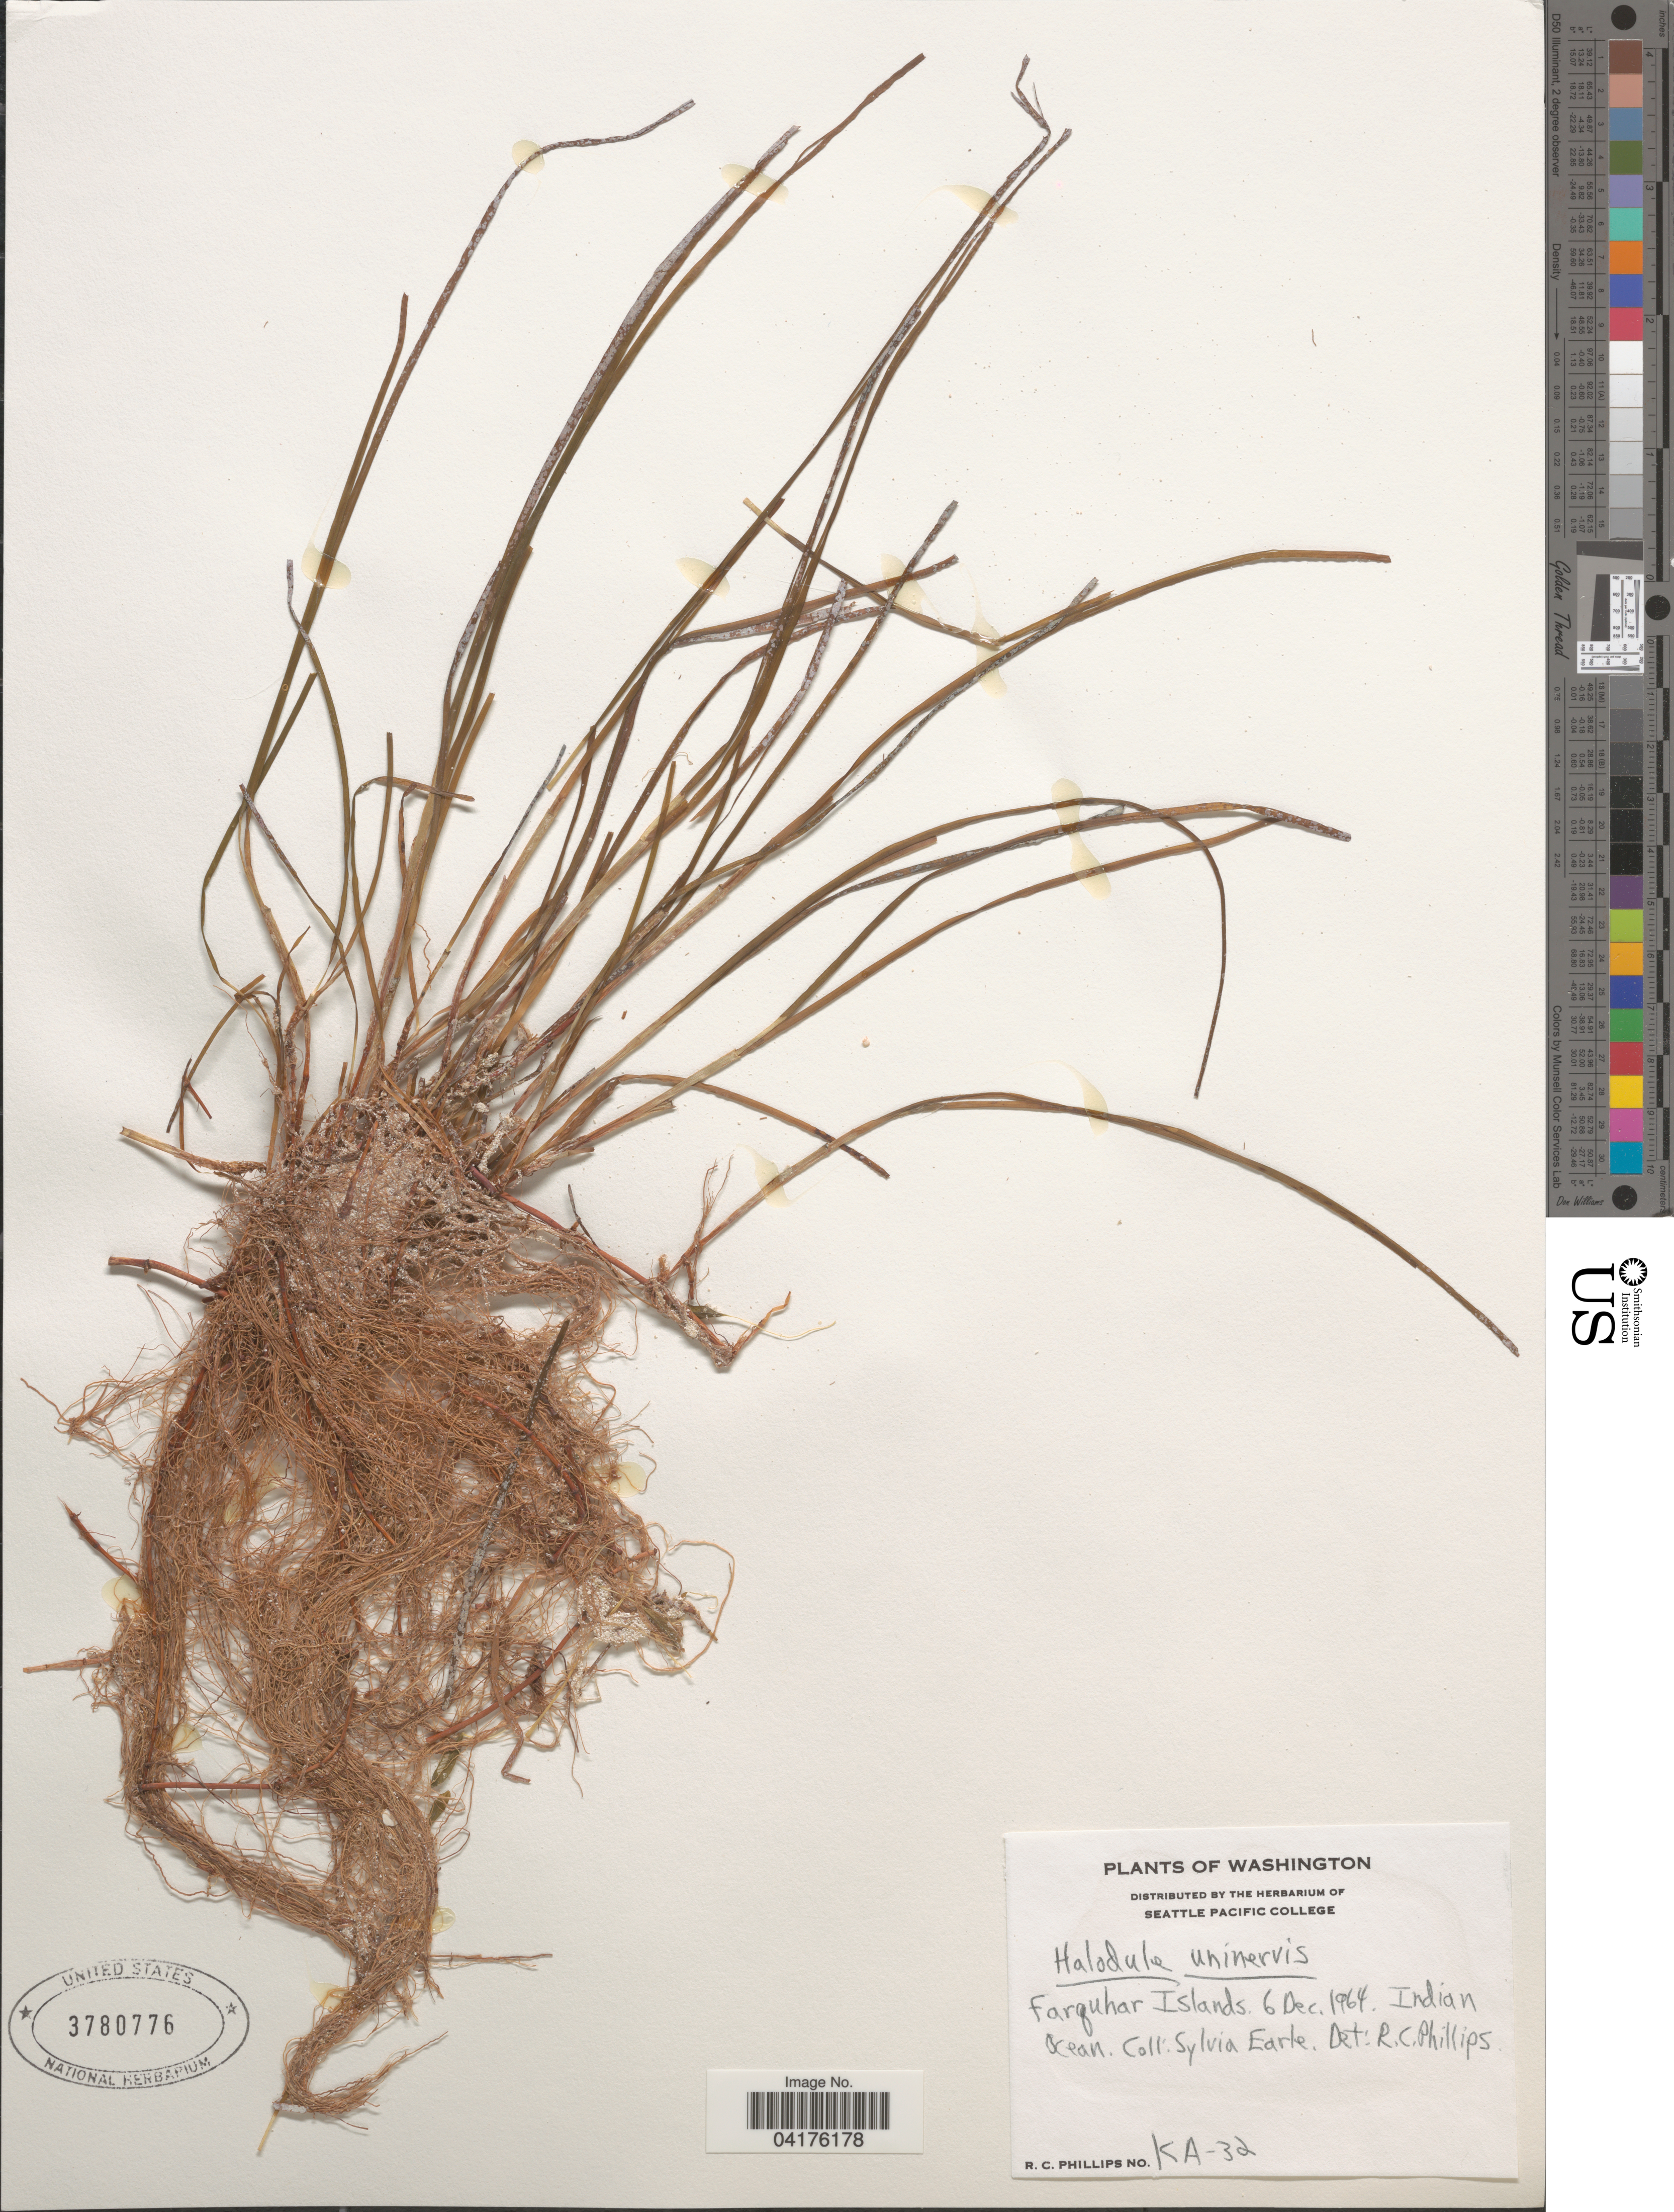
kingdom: Plantae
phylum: Tracheophyta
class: Liliopsida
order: Alismatales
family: Cymodoceaceae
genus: Halodule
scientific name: Halodule uninervis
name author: (Forssk.) Asch.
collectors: S. A. Earle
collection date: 1964-12-06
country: Seychelles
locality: Farquhar Islands. Indian Ocean.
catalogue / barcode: US 3780776